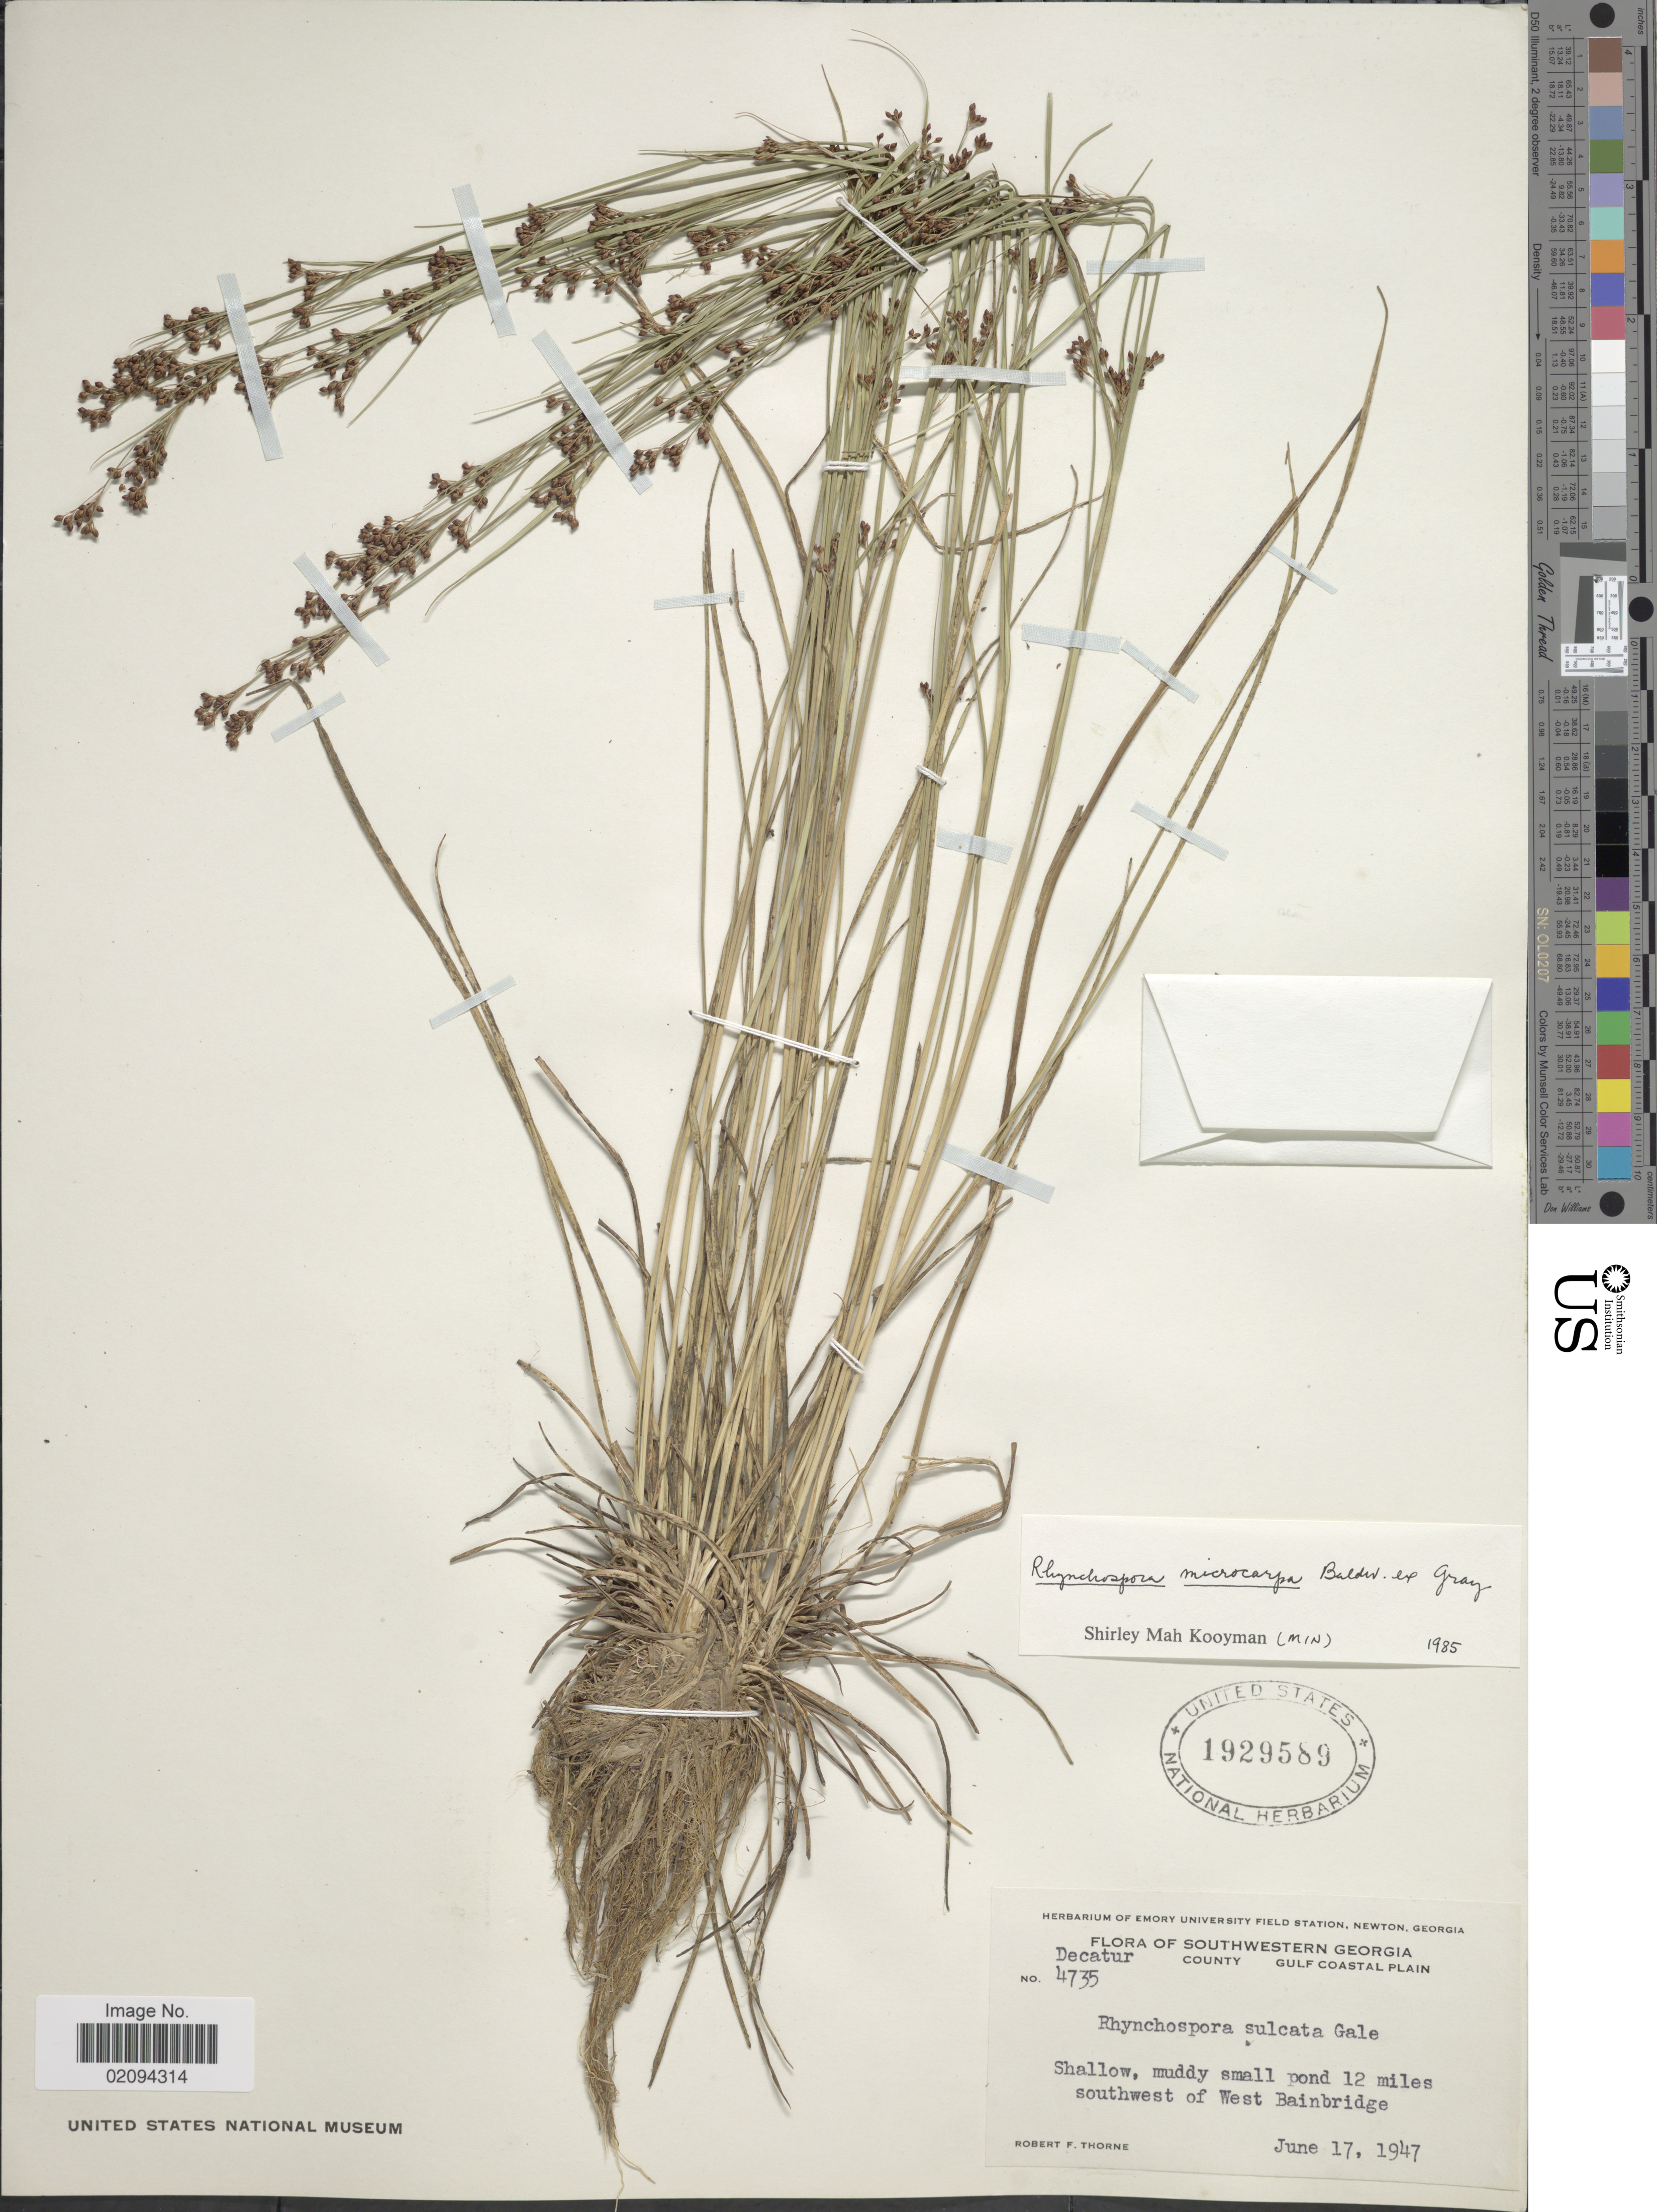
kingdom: Plantae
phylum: Tracheophyta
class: Liliopsida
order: Poales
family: Cyperaceae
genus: Rhynchospora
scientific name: Rhynchospora microcarpa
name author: Baldwin ex A. Gray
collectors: R. F. Thorne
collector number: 4735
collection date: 1947-06-17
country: United States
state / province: Georgia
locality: Southwestern Georgia. Decatur County. Gulf Coastal Plain. Shallow, muddy small pond 12 miles southwest of West Bainbridge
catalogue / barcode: US 1929589